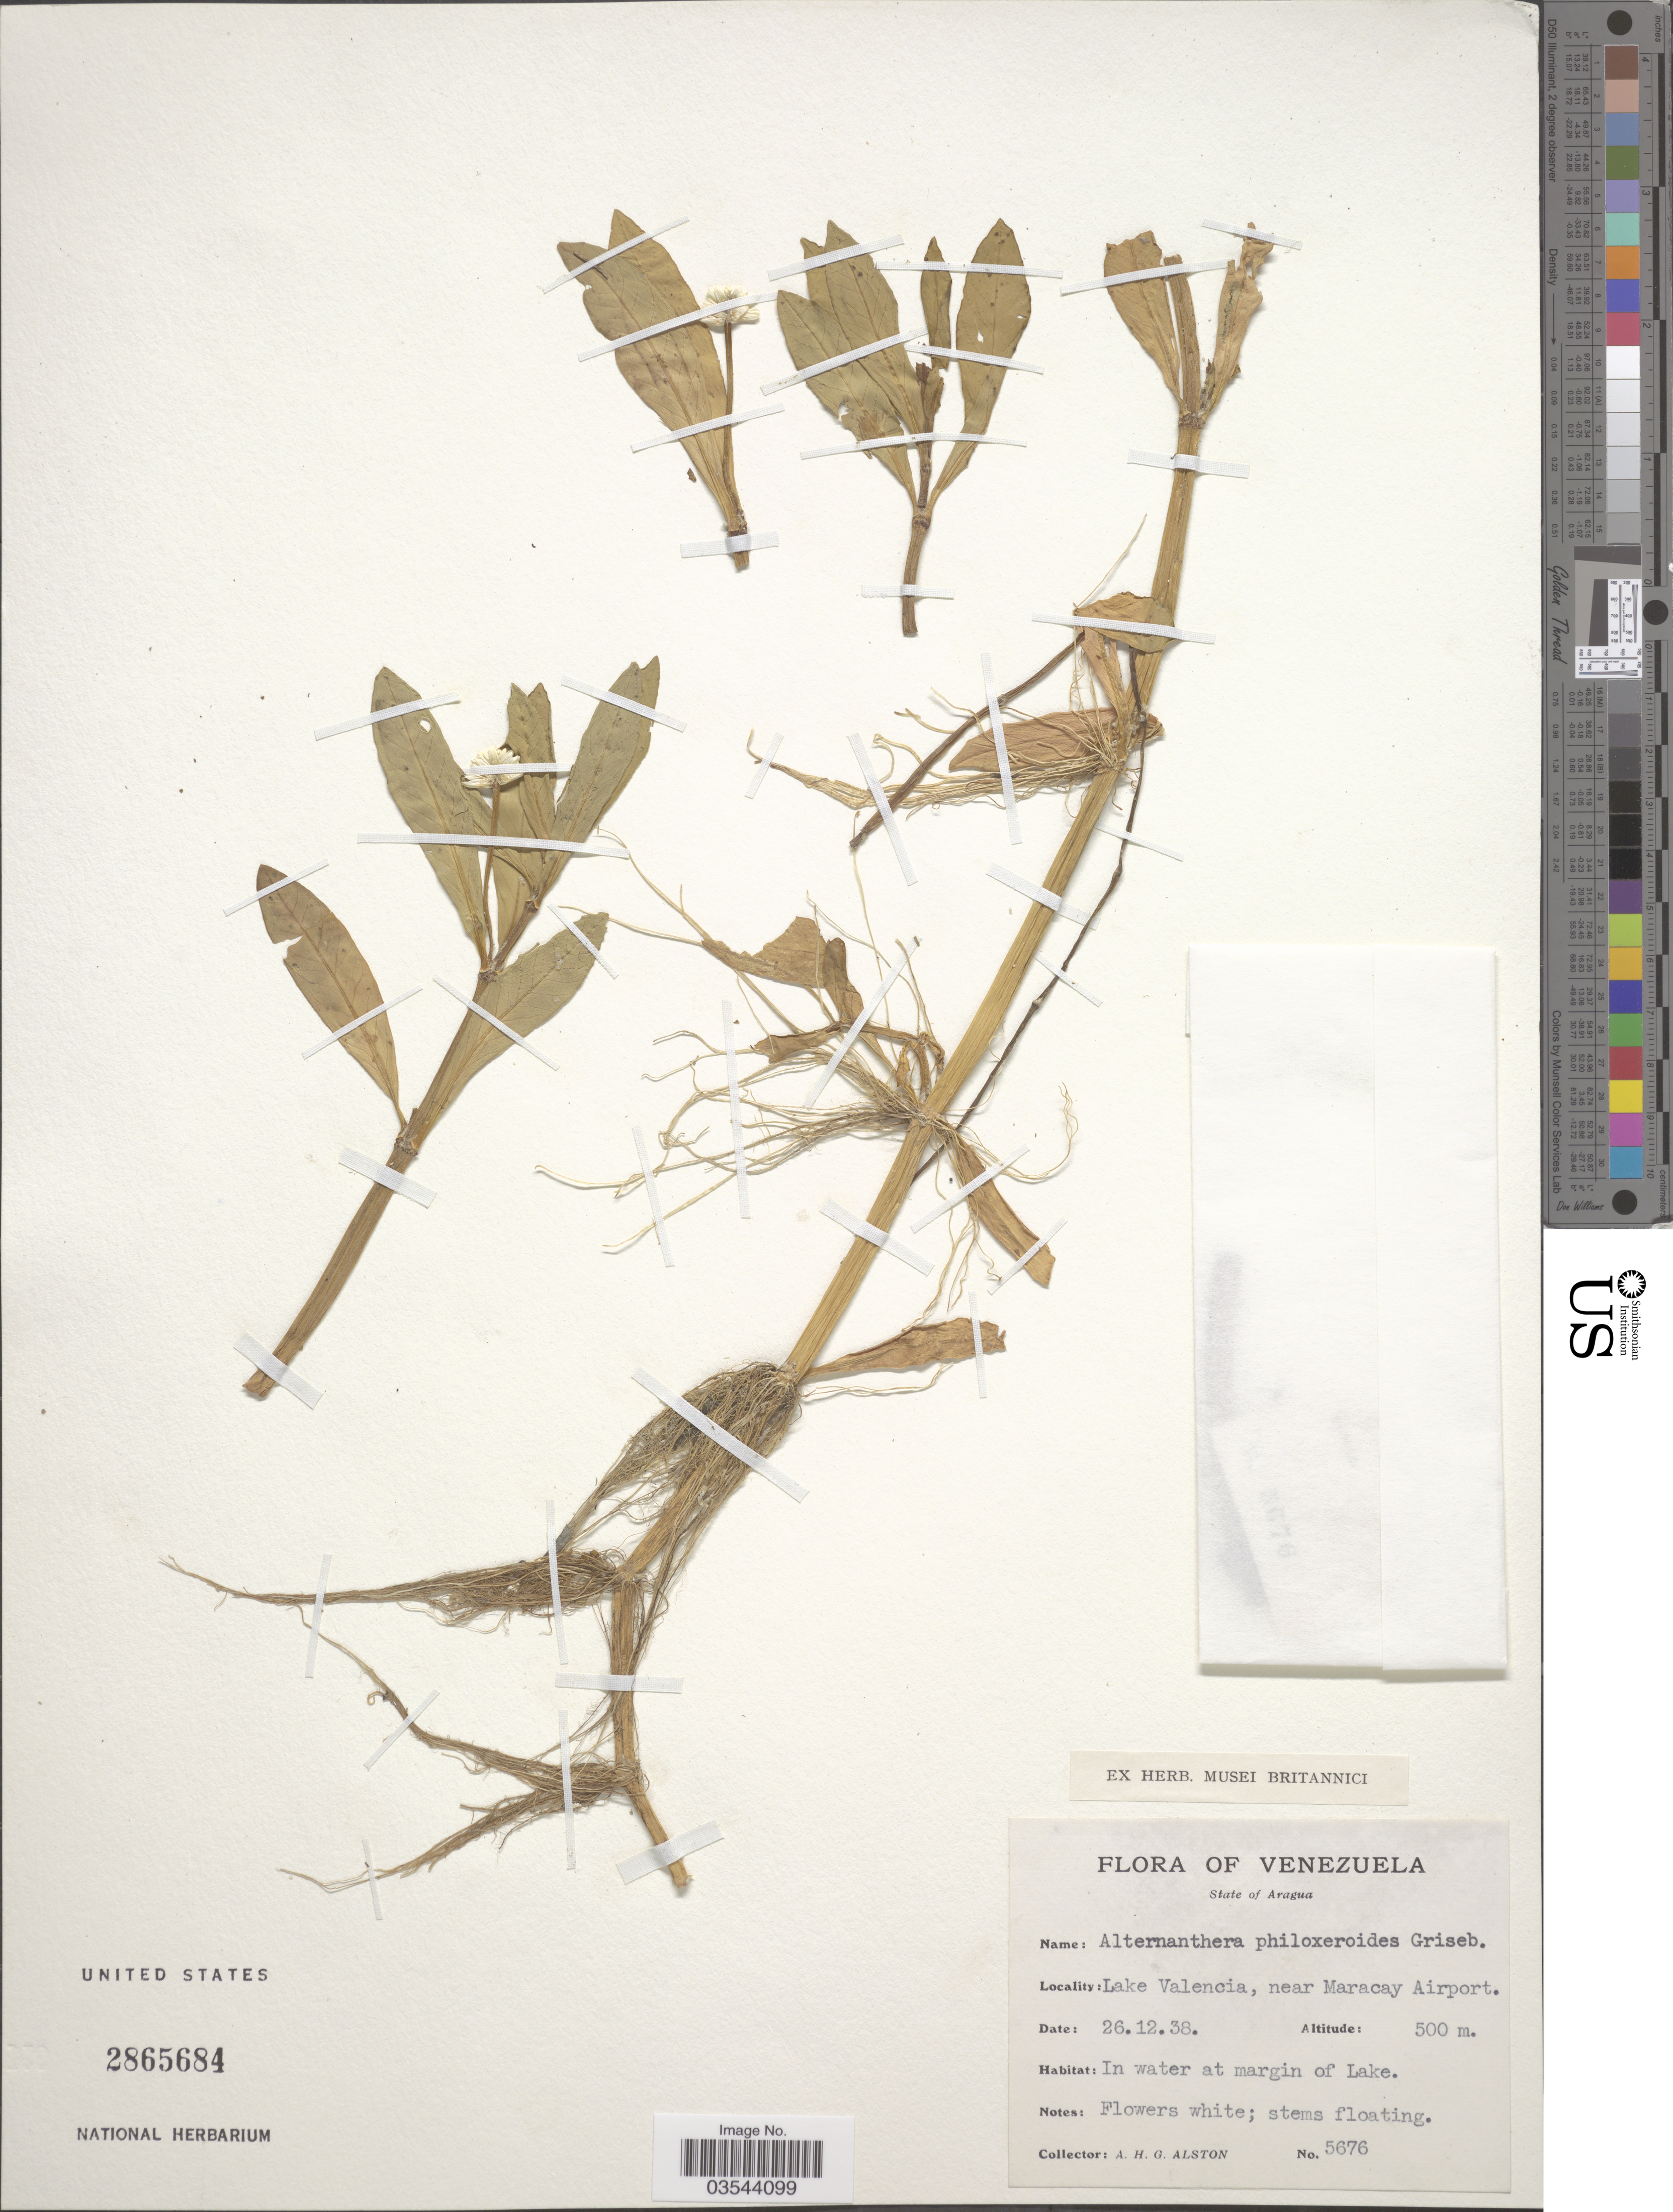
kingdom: Plantae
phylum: Tracheophyta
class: Magnoliopsida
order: Caryophyllales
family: Amaranthaceae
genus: Achyranthes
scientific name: Achyranthes philoxeroides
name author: (Mart.) Standl.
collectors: A. H. Alston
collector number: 5676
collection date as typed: Transcribed d/m/y: 26/12/38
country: Venezuela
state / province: Aragua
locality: Lake Valencia, near Maracay Airport. In water at margin of Lake.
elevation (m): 500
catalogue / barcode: US 2865684